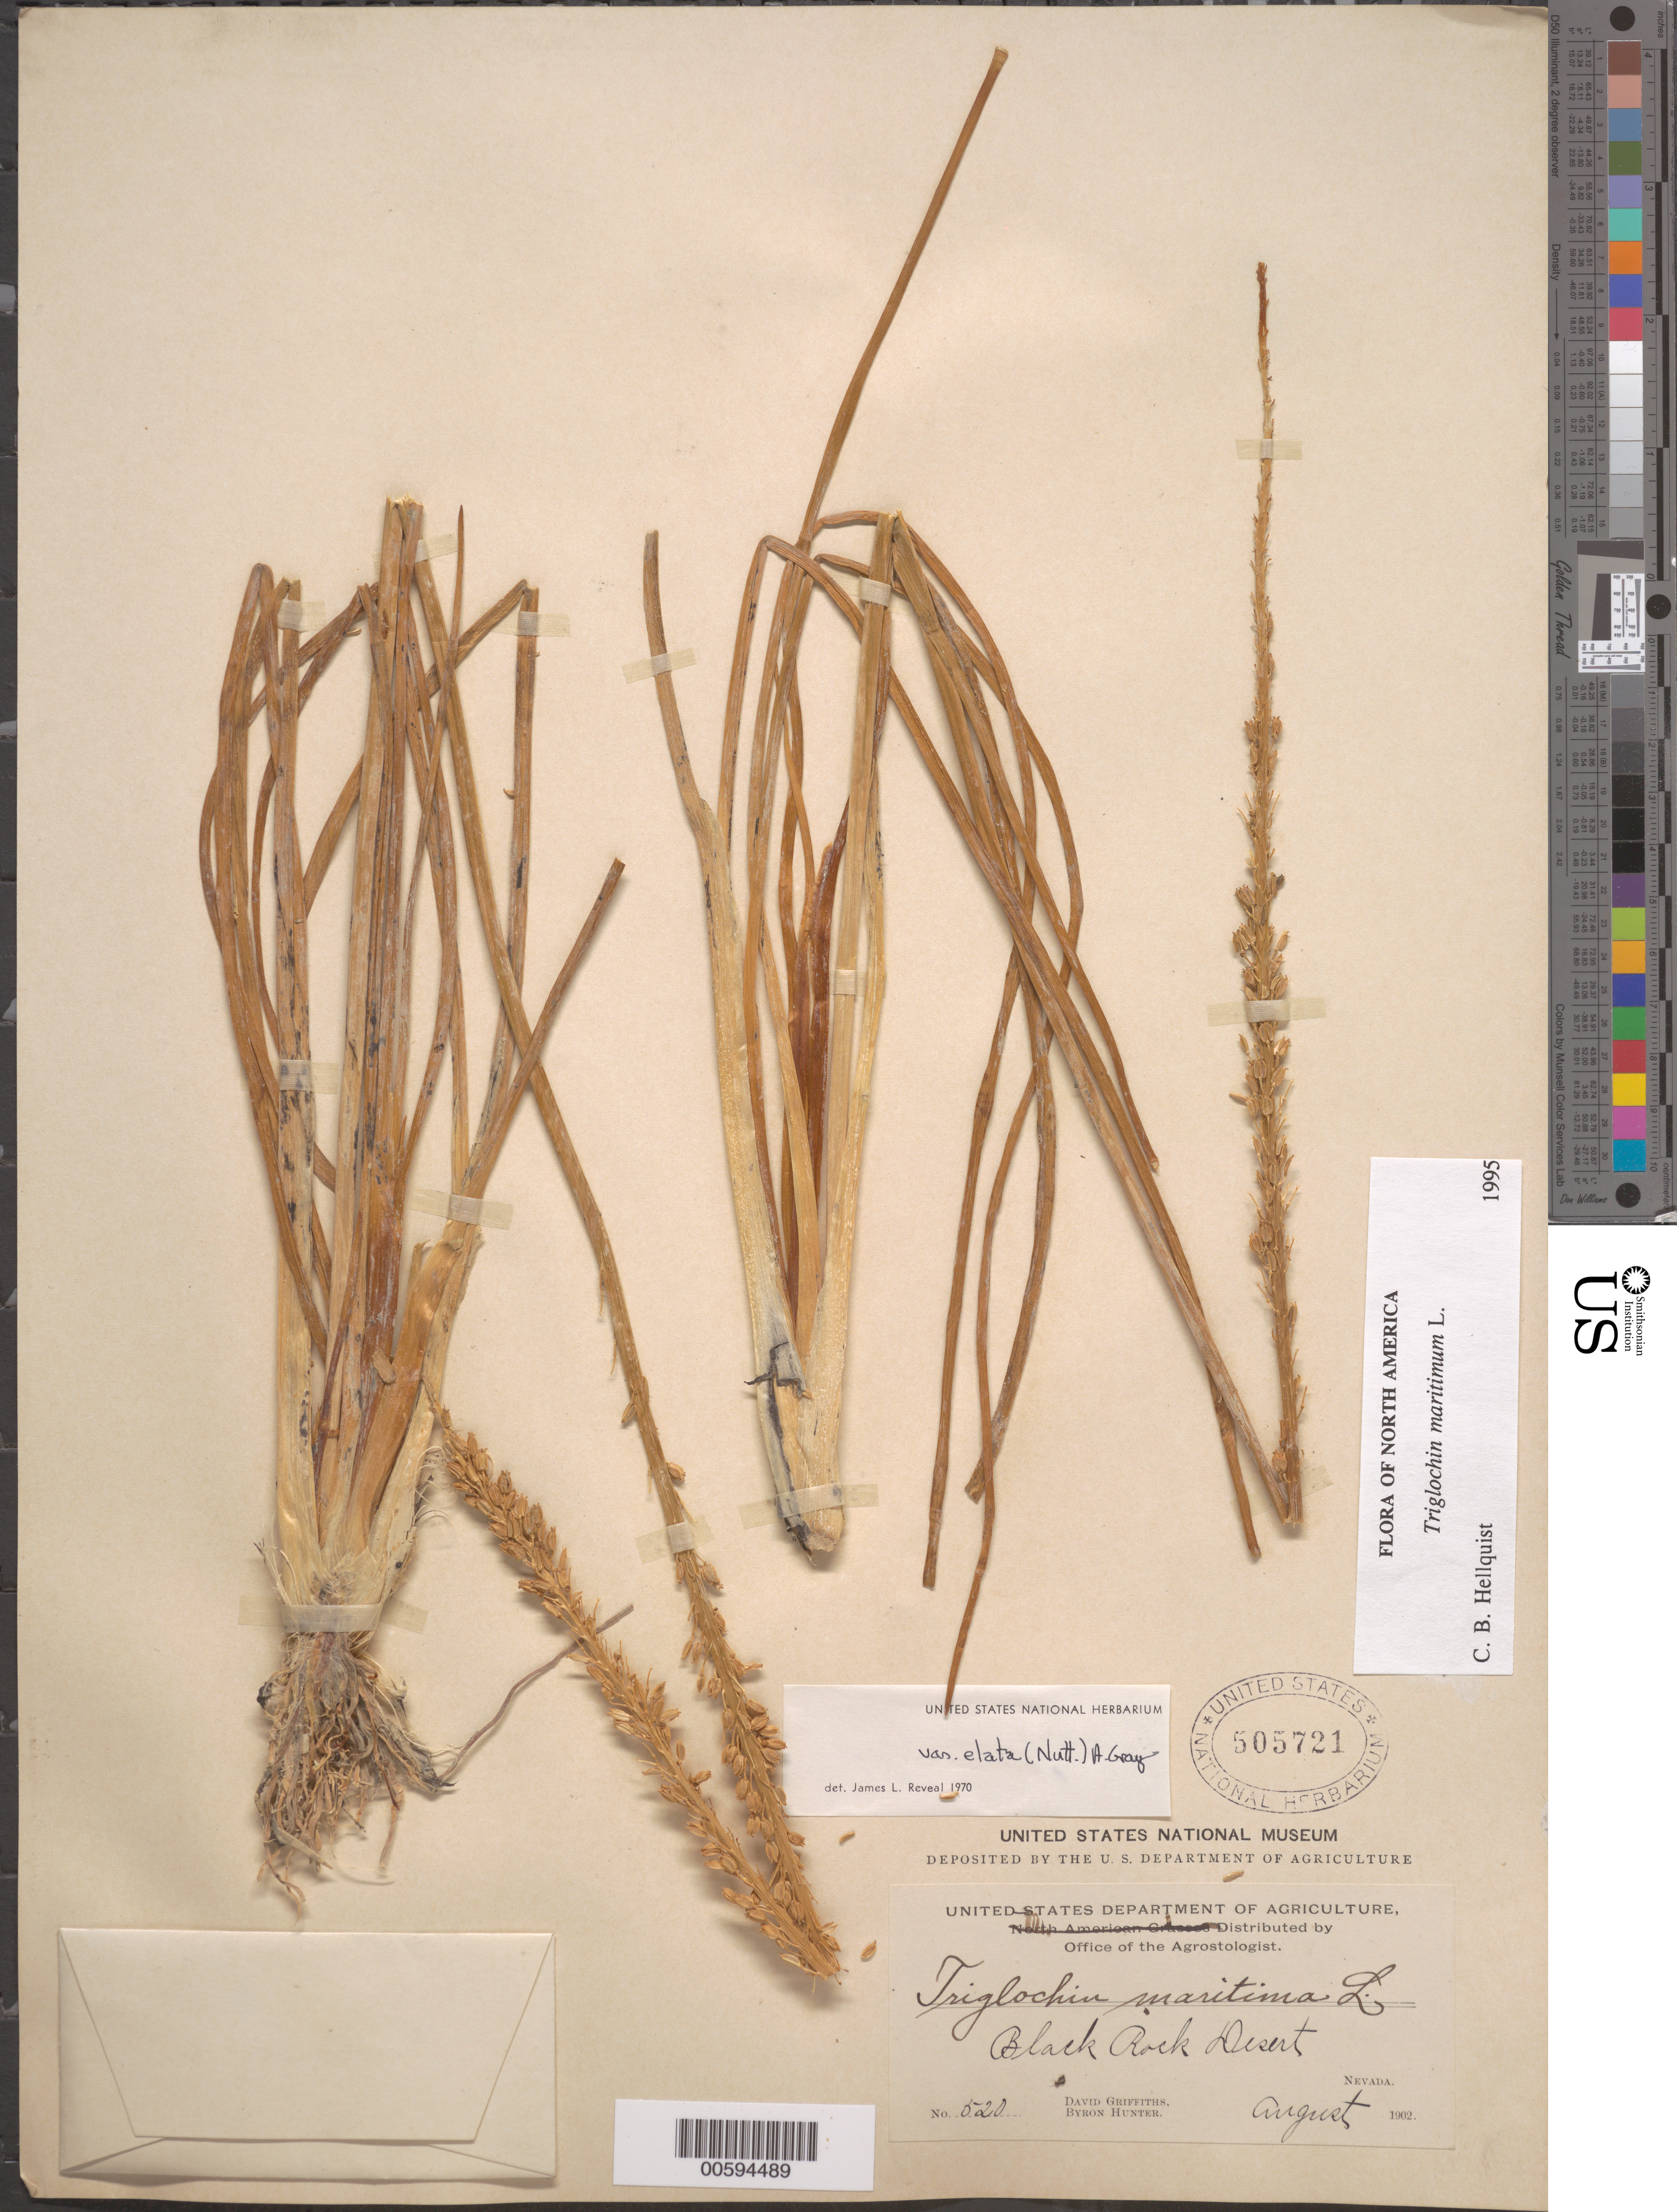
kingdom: Plantae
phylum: Tracheophyta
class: Liliopsida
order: Alismatales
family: Juncaginaceae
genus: Triglochin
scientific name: Triglochin maritima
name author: L.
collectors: D. Griffiths & B. Hunter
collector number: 520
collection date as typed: Aug 1902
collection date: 1902-08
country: United States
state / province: Nevada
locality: Black Rock Desert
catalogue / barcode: US 505721